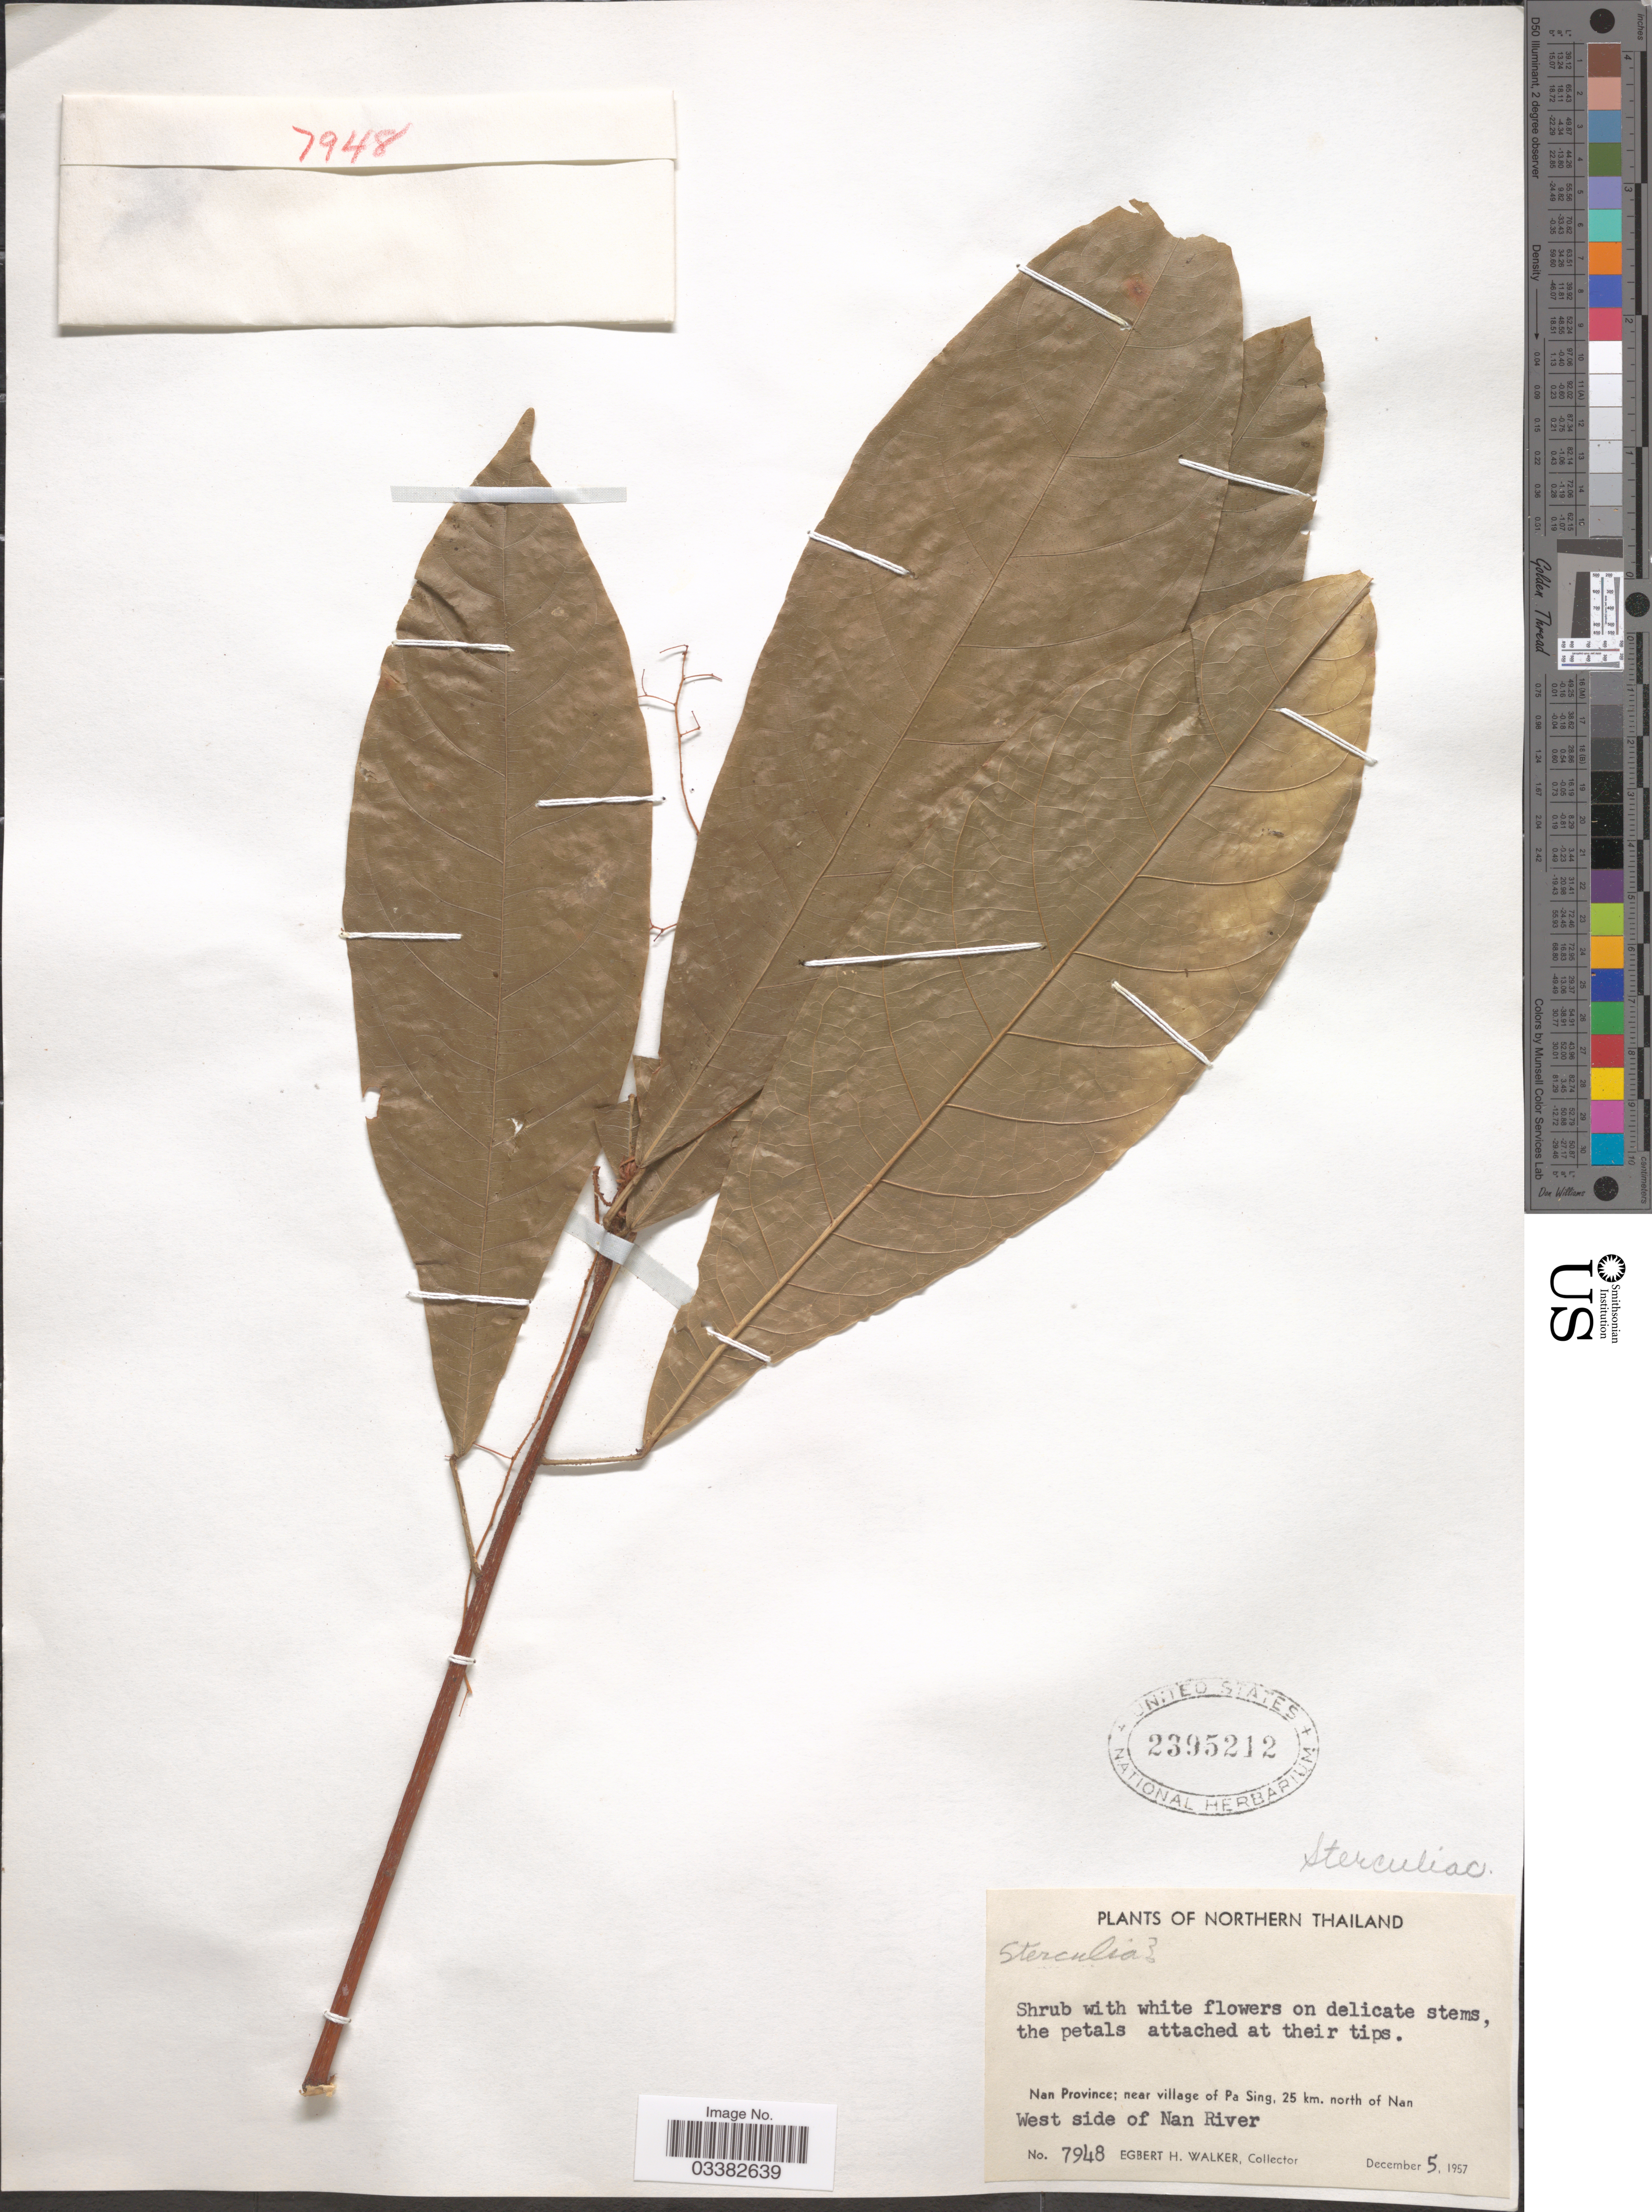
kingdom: Plantae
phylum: Tracheophyta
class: Magnoliopsida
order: Malvales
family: Malvaceae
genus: Sterculia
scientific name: Sterculia sp.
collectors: E. H. Walker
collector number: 7948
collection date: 1957-12-05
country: Thailand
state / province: Nan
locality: Northern Thailand. Near village of Pa Sing, 25 km. north of Nan. West side of Nan River.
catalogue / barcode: US 2395212